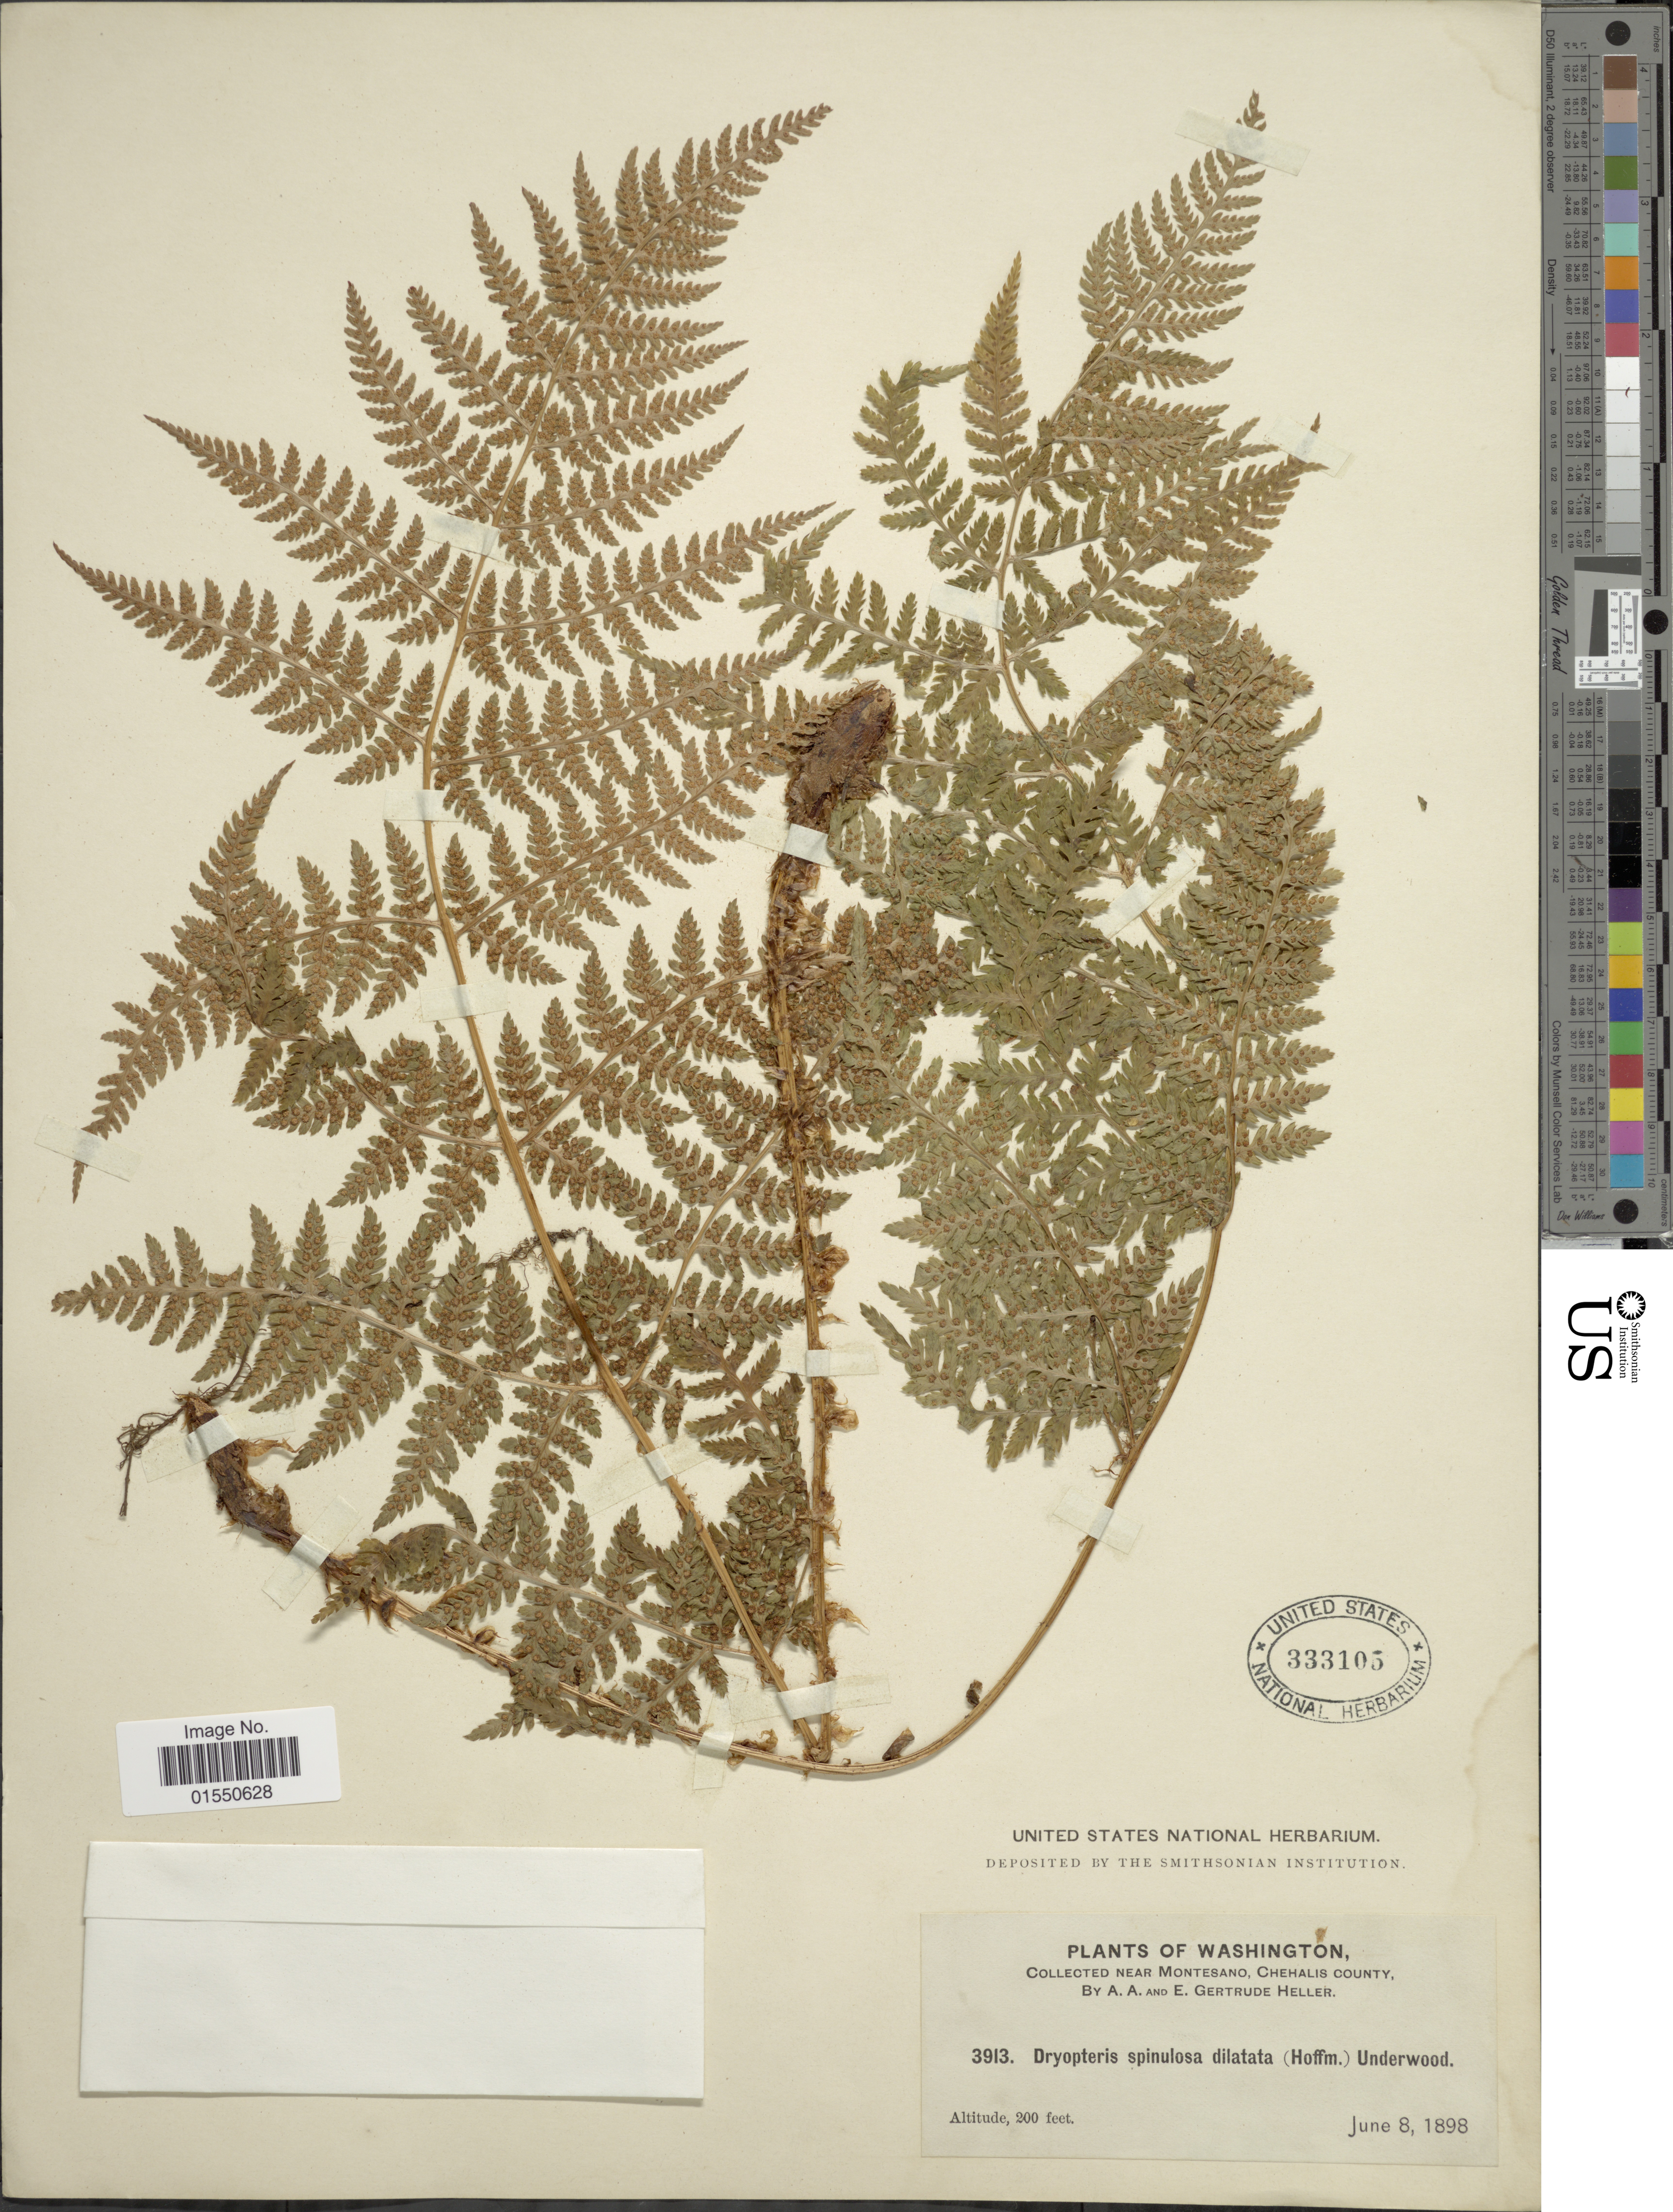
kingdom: Plantae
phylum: Tracheophyta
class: Polypodiopsida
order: Polypodiales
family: Dryopteridaceae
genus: Dryopteris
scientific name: Dryopteris expansa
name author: (C. Presl) Fraser-Jenk. & Jermy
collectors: A. A. Heller & E. G. Heller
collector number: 3913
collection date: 1898-06-08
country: United States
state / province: Washington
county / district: Grays Harbor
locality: Near Montesano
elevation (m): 61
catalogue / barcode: US 333105